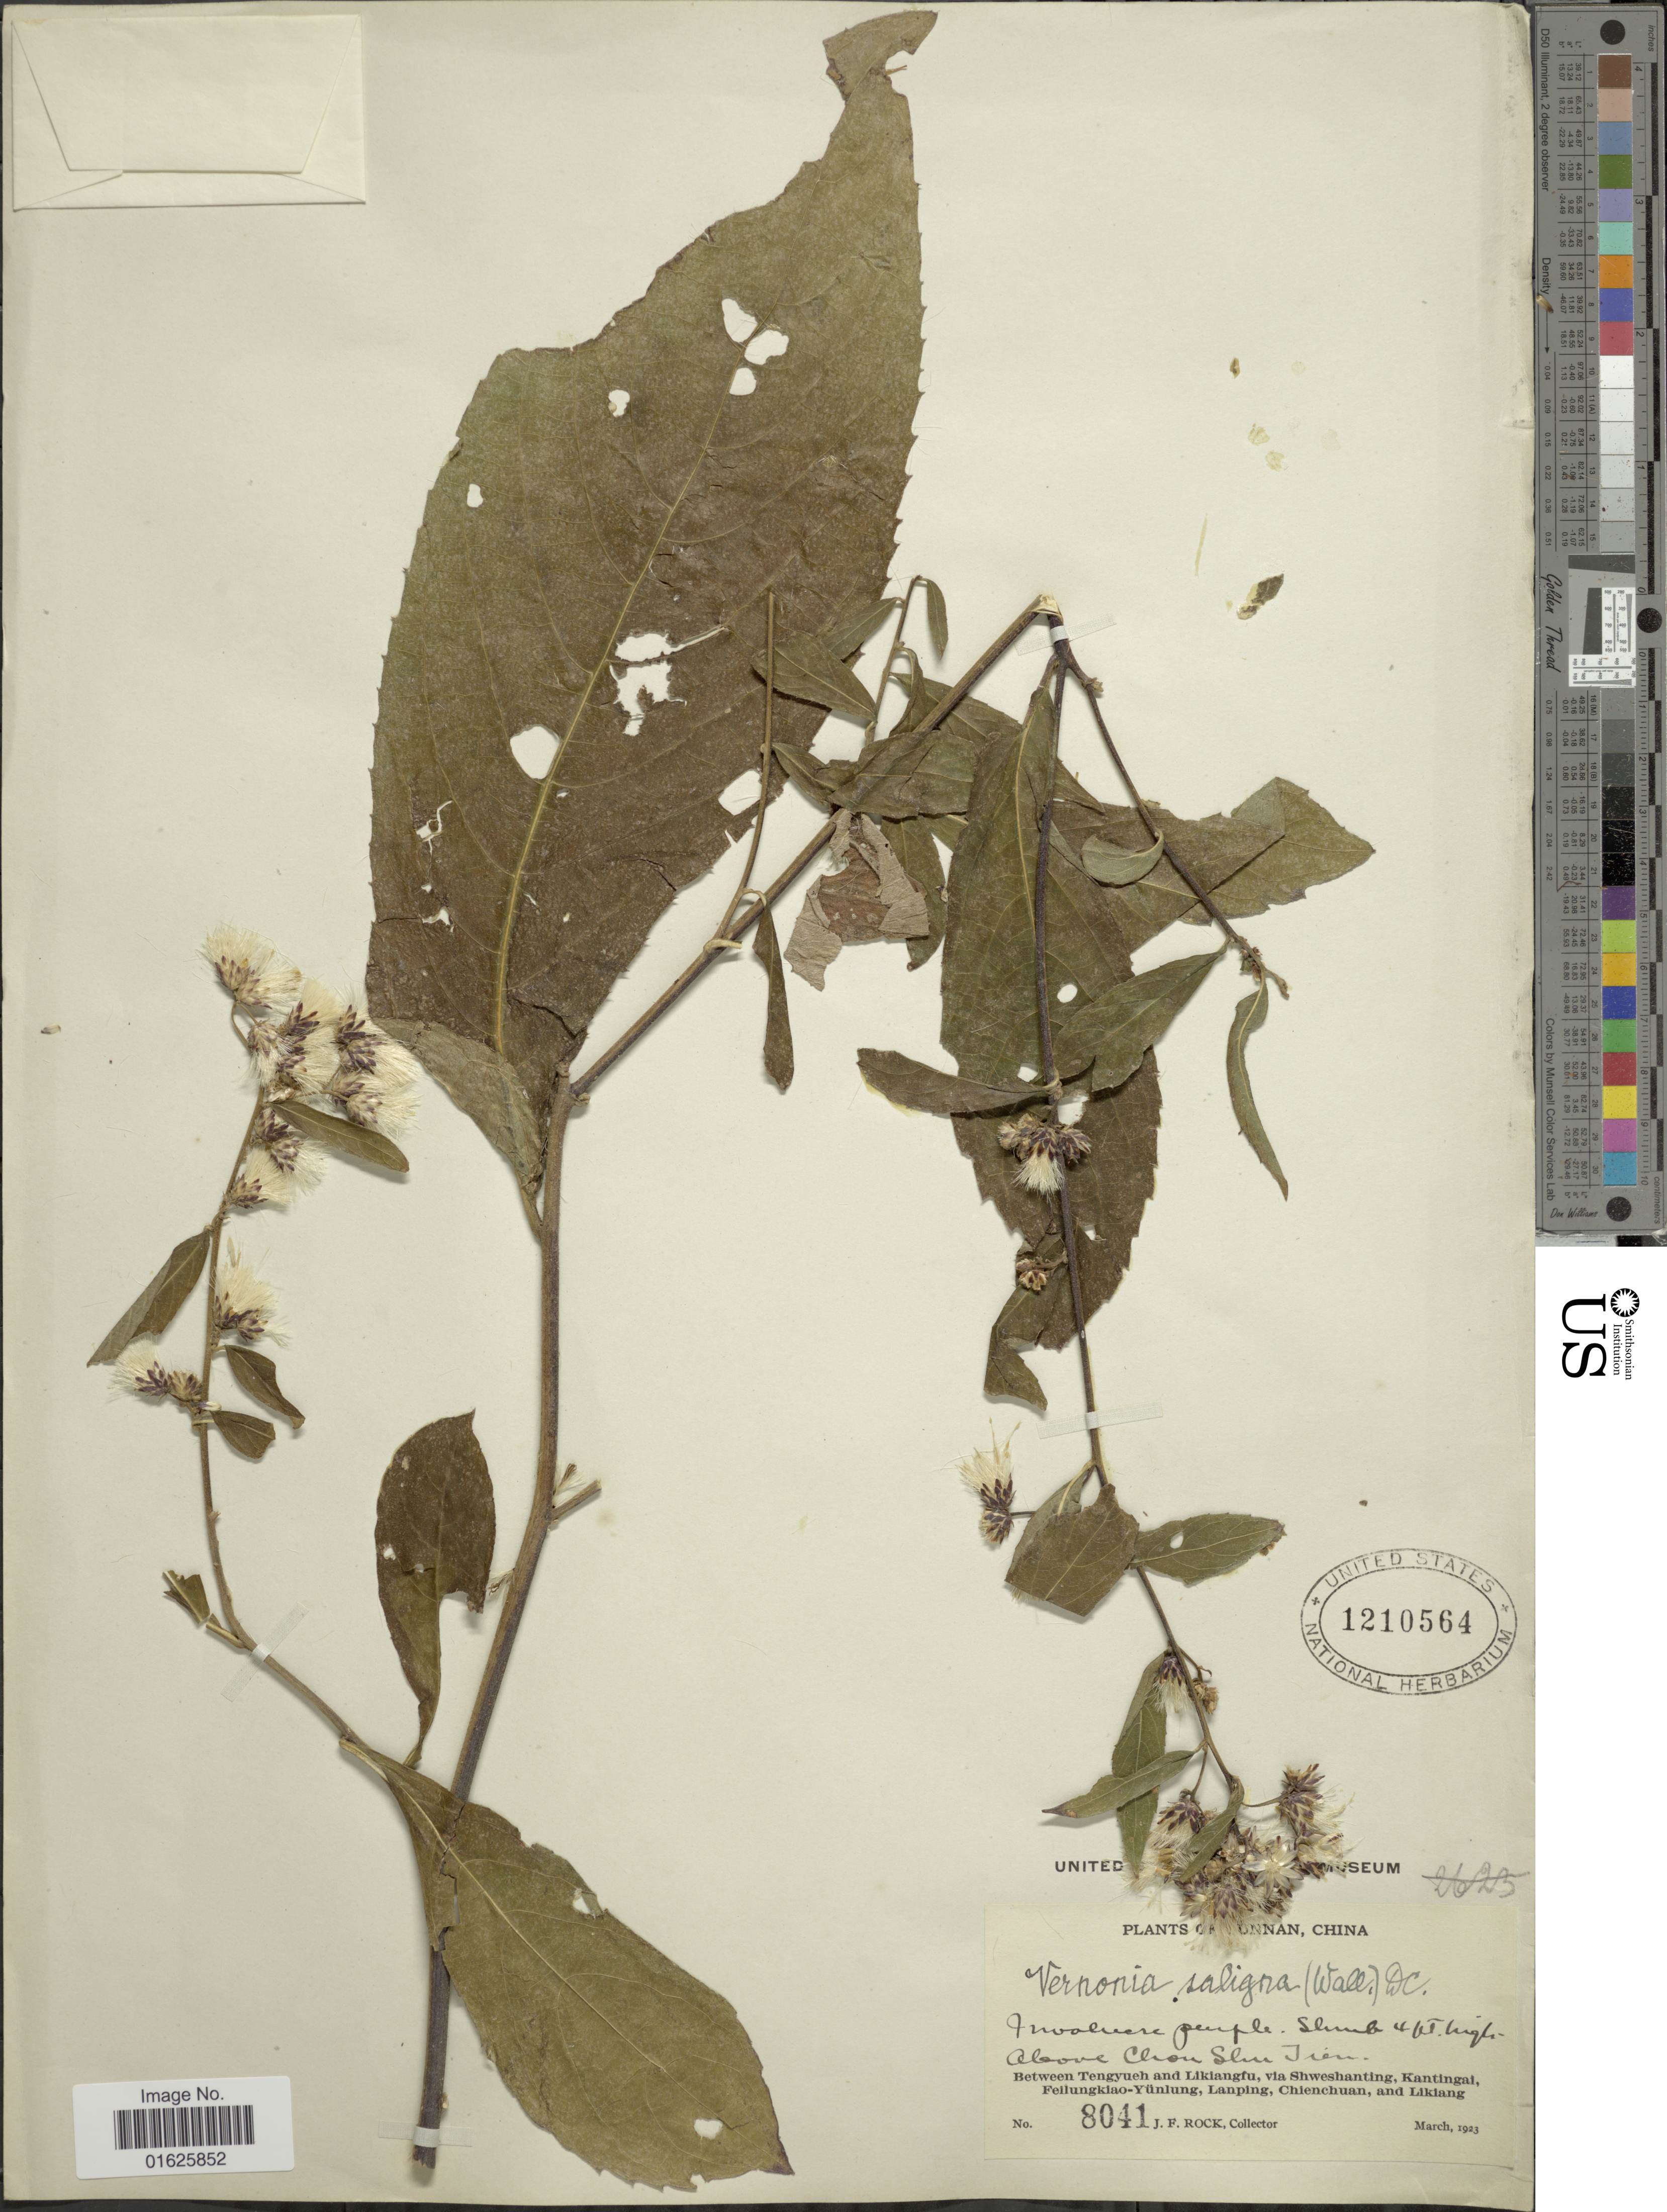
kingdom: Plantae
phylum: Tracheophyta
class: Magnoliopsida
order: Asterales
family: Asteraceae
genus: Acilepis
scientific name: Acilepis saligna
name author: (DC.) H. Rob.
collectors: J. Rock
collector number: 8041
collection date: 1923-03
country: China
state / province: Yunnan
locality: Above Chon Shu Jien, Between Tengyueh and Likiangfu, via Shweshanting, Katingai, Feilungkiao-Yüniung, Lanping, Chienchuan, and Likiang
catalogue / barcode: US 1210564